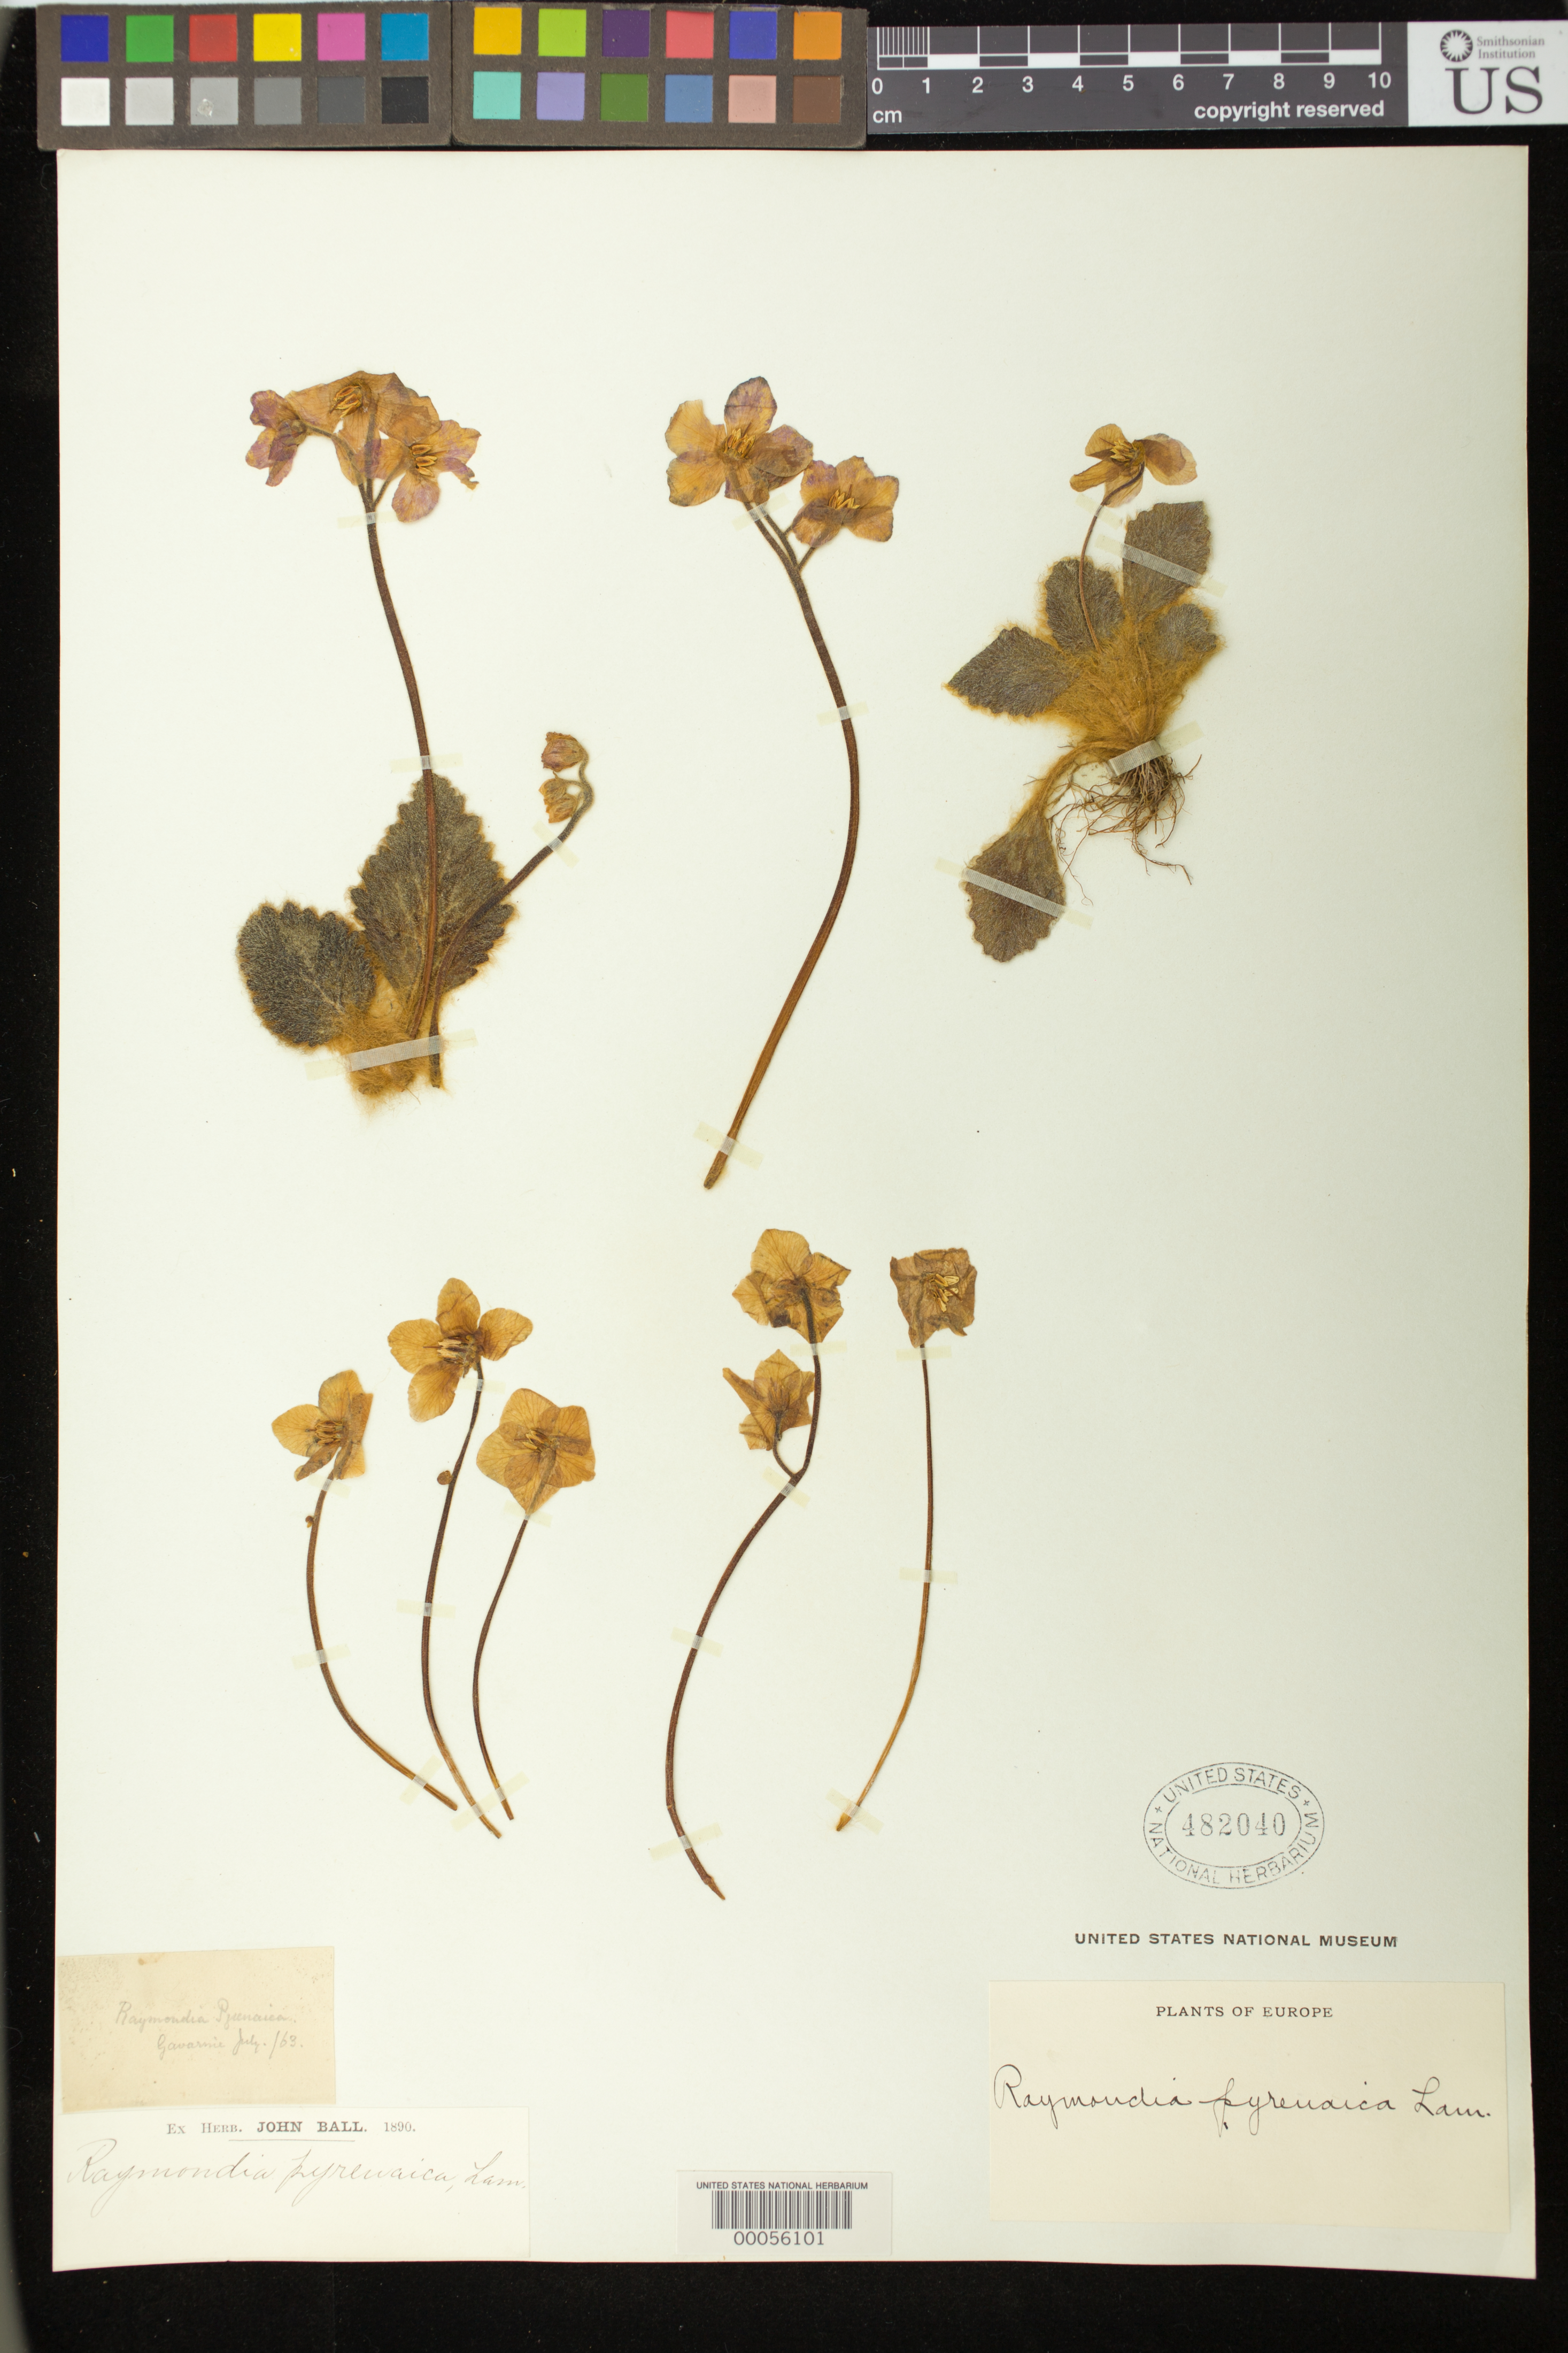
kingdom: Plantae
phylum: Tracheophyta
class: Magnoliopsida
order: Lamiales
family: Gesneriaceae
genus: Ramonda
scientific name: Ramonda pyrenaica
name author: Rich. ex Pers.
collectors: J. Ball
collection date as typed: Jul 1863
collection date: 1863-07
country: France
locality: Vicinity of gavarnie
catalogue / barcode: US 482040